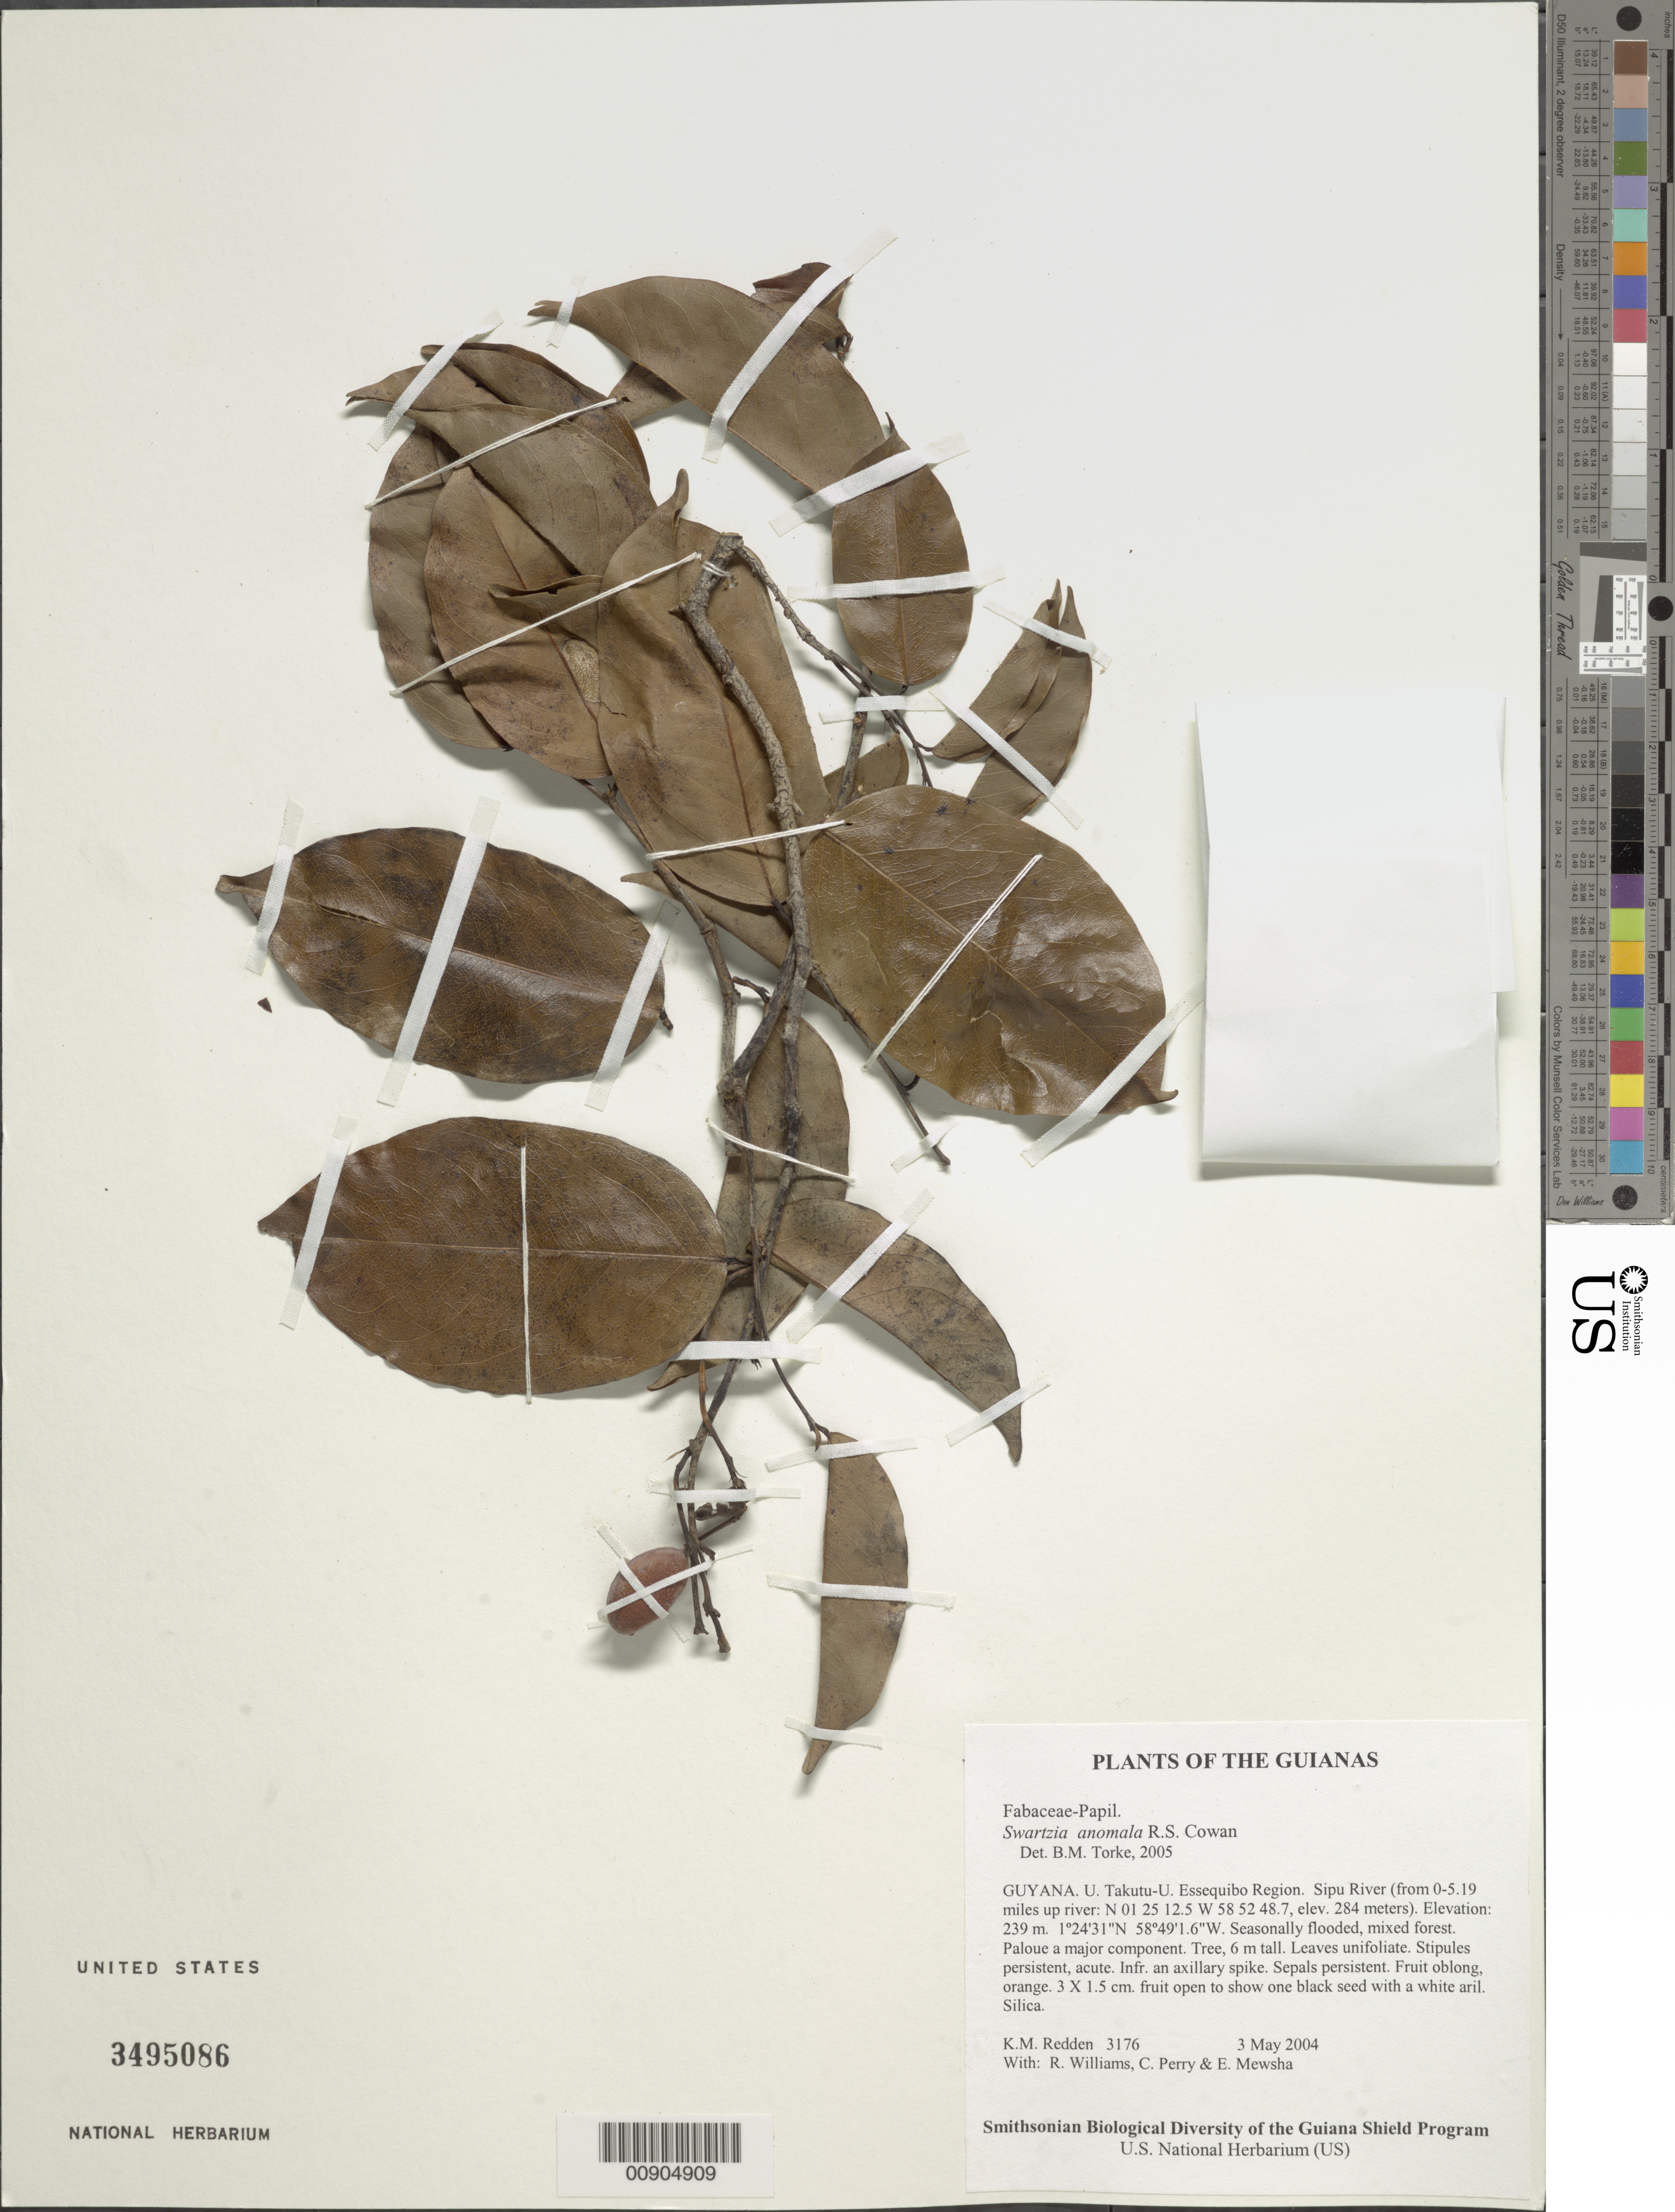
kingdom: Plantae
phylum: Tracheophyta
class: Magnoliopsida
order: Fabales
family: Fabaceae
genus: Swartzia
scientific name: Swartzia anomala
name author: R.S. Cowan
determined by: Torke, B. M., (MO)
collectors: K. M. Redden, R. Williams, C. Perry & E. Mewsha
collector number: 3176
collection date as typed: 3 May 2004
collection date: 2004-05-03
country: Guyana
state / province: U. Takutu-U. Essequibo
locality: Sipu River (from 0-5.19 miles up river: N 01 25 12.5 W 58 52 48.7, elev. 284 meters)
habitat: Seasonally flooded, mixed forest. Paloue a major component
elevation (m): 239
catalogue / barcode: US 3495086